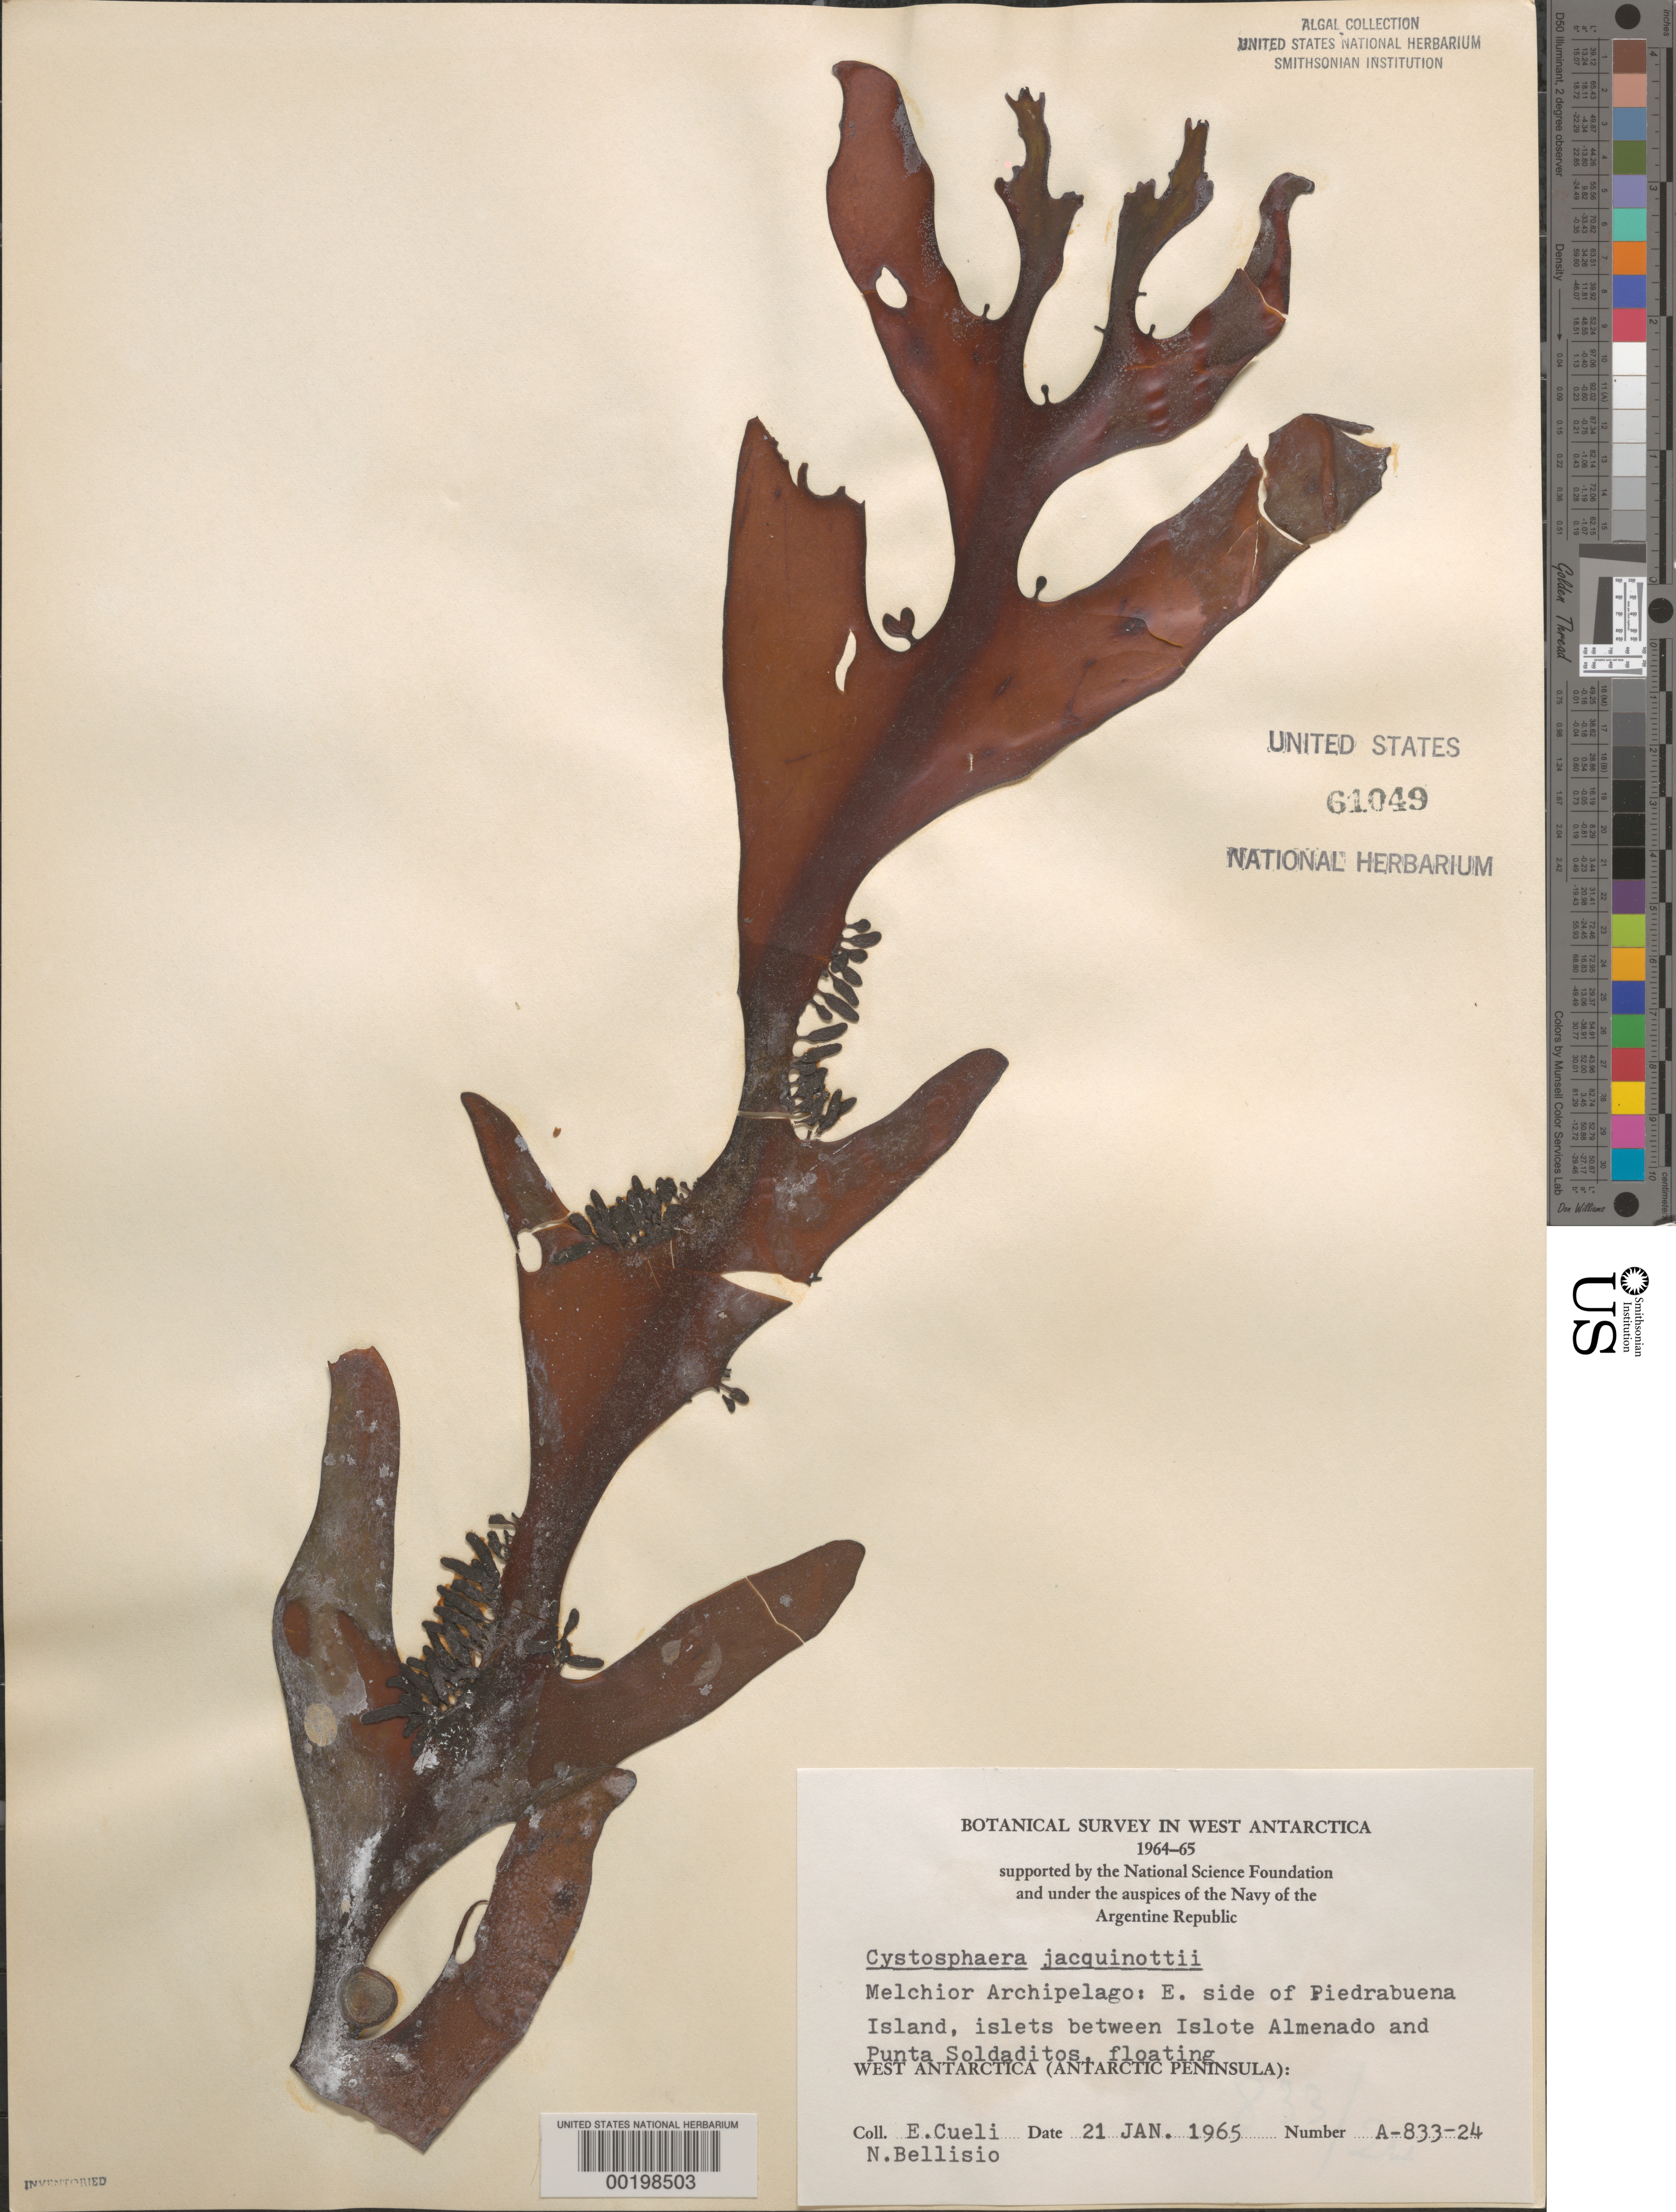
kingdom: Chromista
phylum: Ochrophyta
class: Phaeophyceae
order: Fucales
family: Seirococcaceae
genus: Cystosphaera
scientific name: Cystosphaera jacquinotii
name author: (Montagne) Skottsberg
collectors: E. Cueli & N. Bellisio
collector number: A-833-24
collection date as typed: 21 Jan 1965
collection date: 1965-01-21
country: Antarctica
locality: Eta Island, islets between Islote Almenado & Punta Soladitos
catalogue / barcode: US 61049